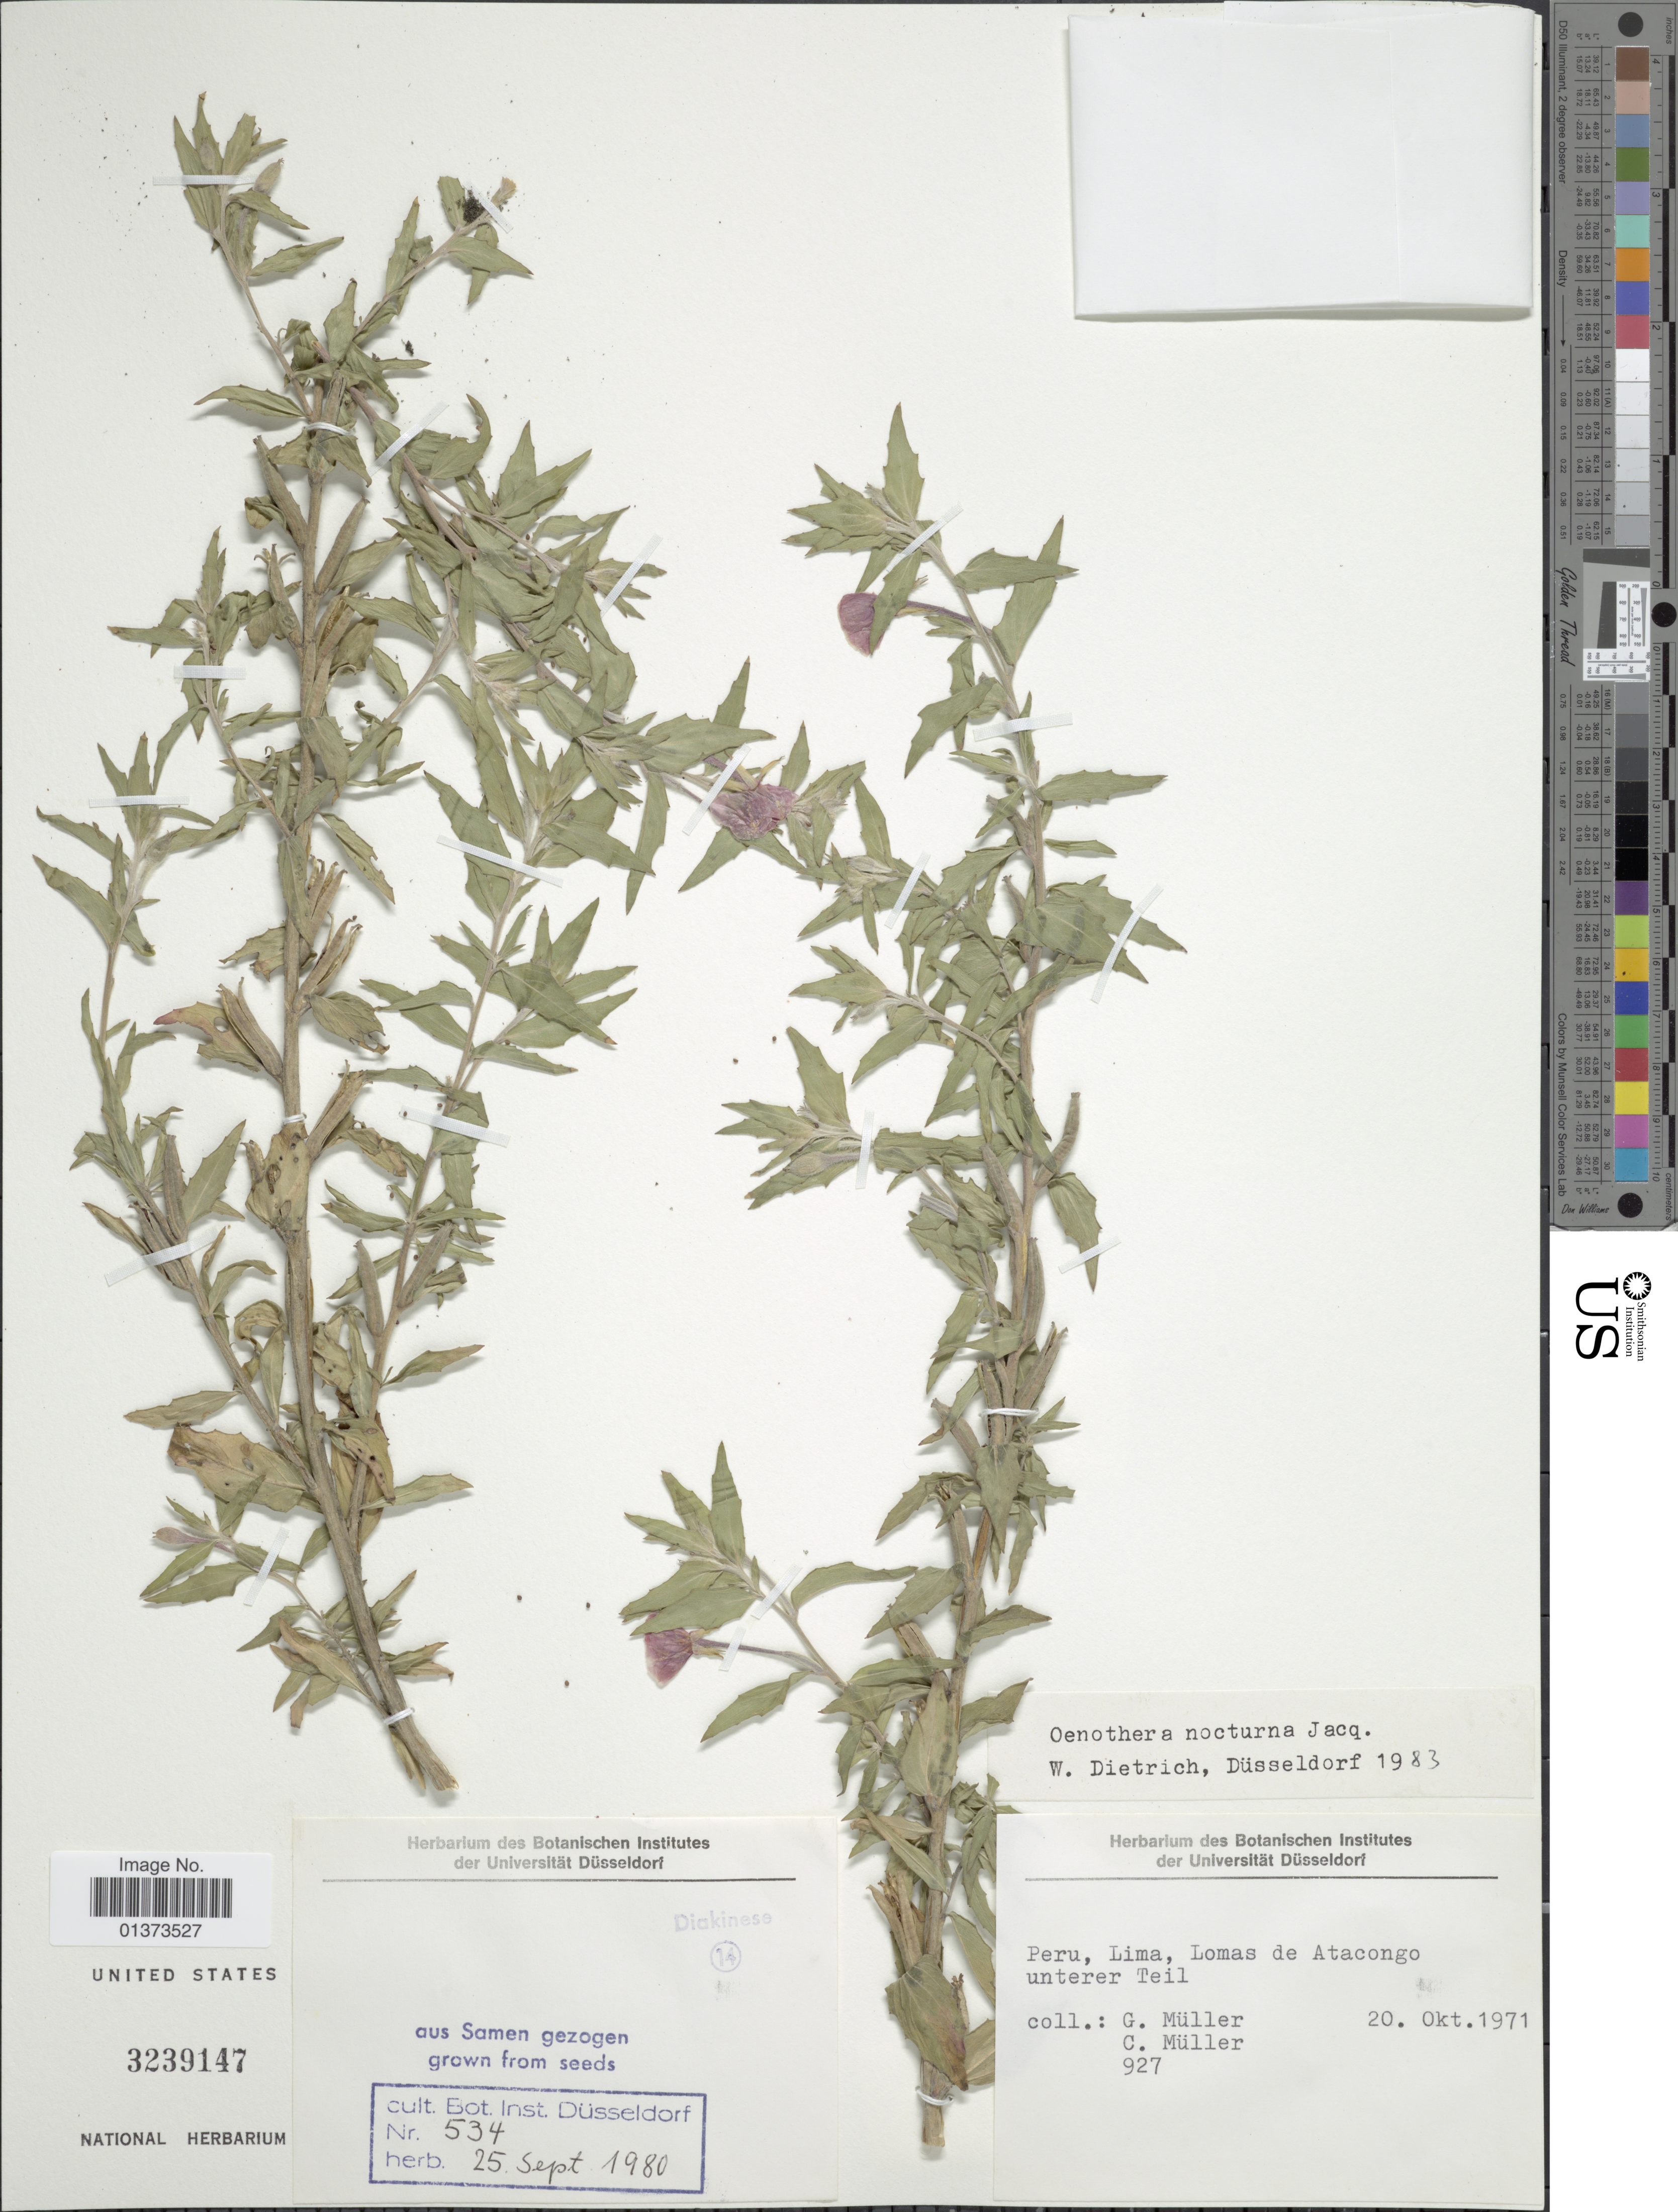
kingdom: Plantae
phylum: Tracheophyta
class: Magnoliopsida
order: Myrtales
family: Onagraceae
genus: Oenothera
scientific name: Oenothera nocturna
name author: Jacq.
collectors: -- Müller & C. Müller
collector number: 927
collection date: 1971-10-20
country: Peru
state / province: Lima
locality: Lomas de Atacongo unterer Teil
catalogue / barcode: US 3239147